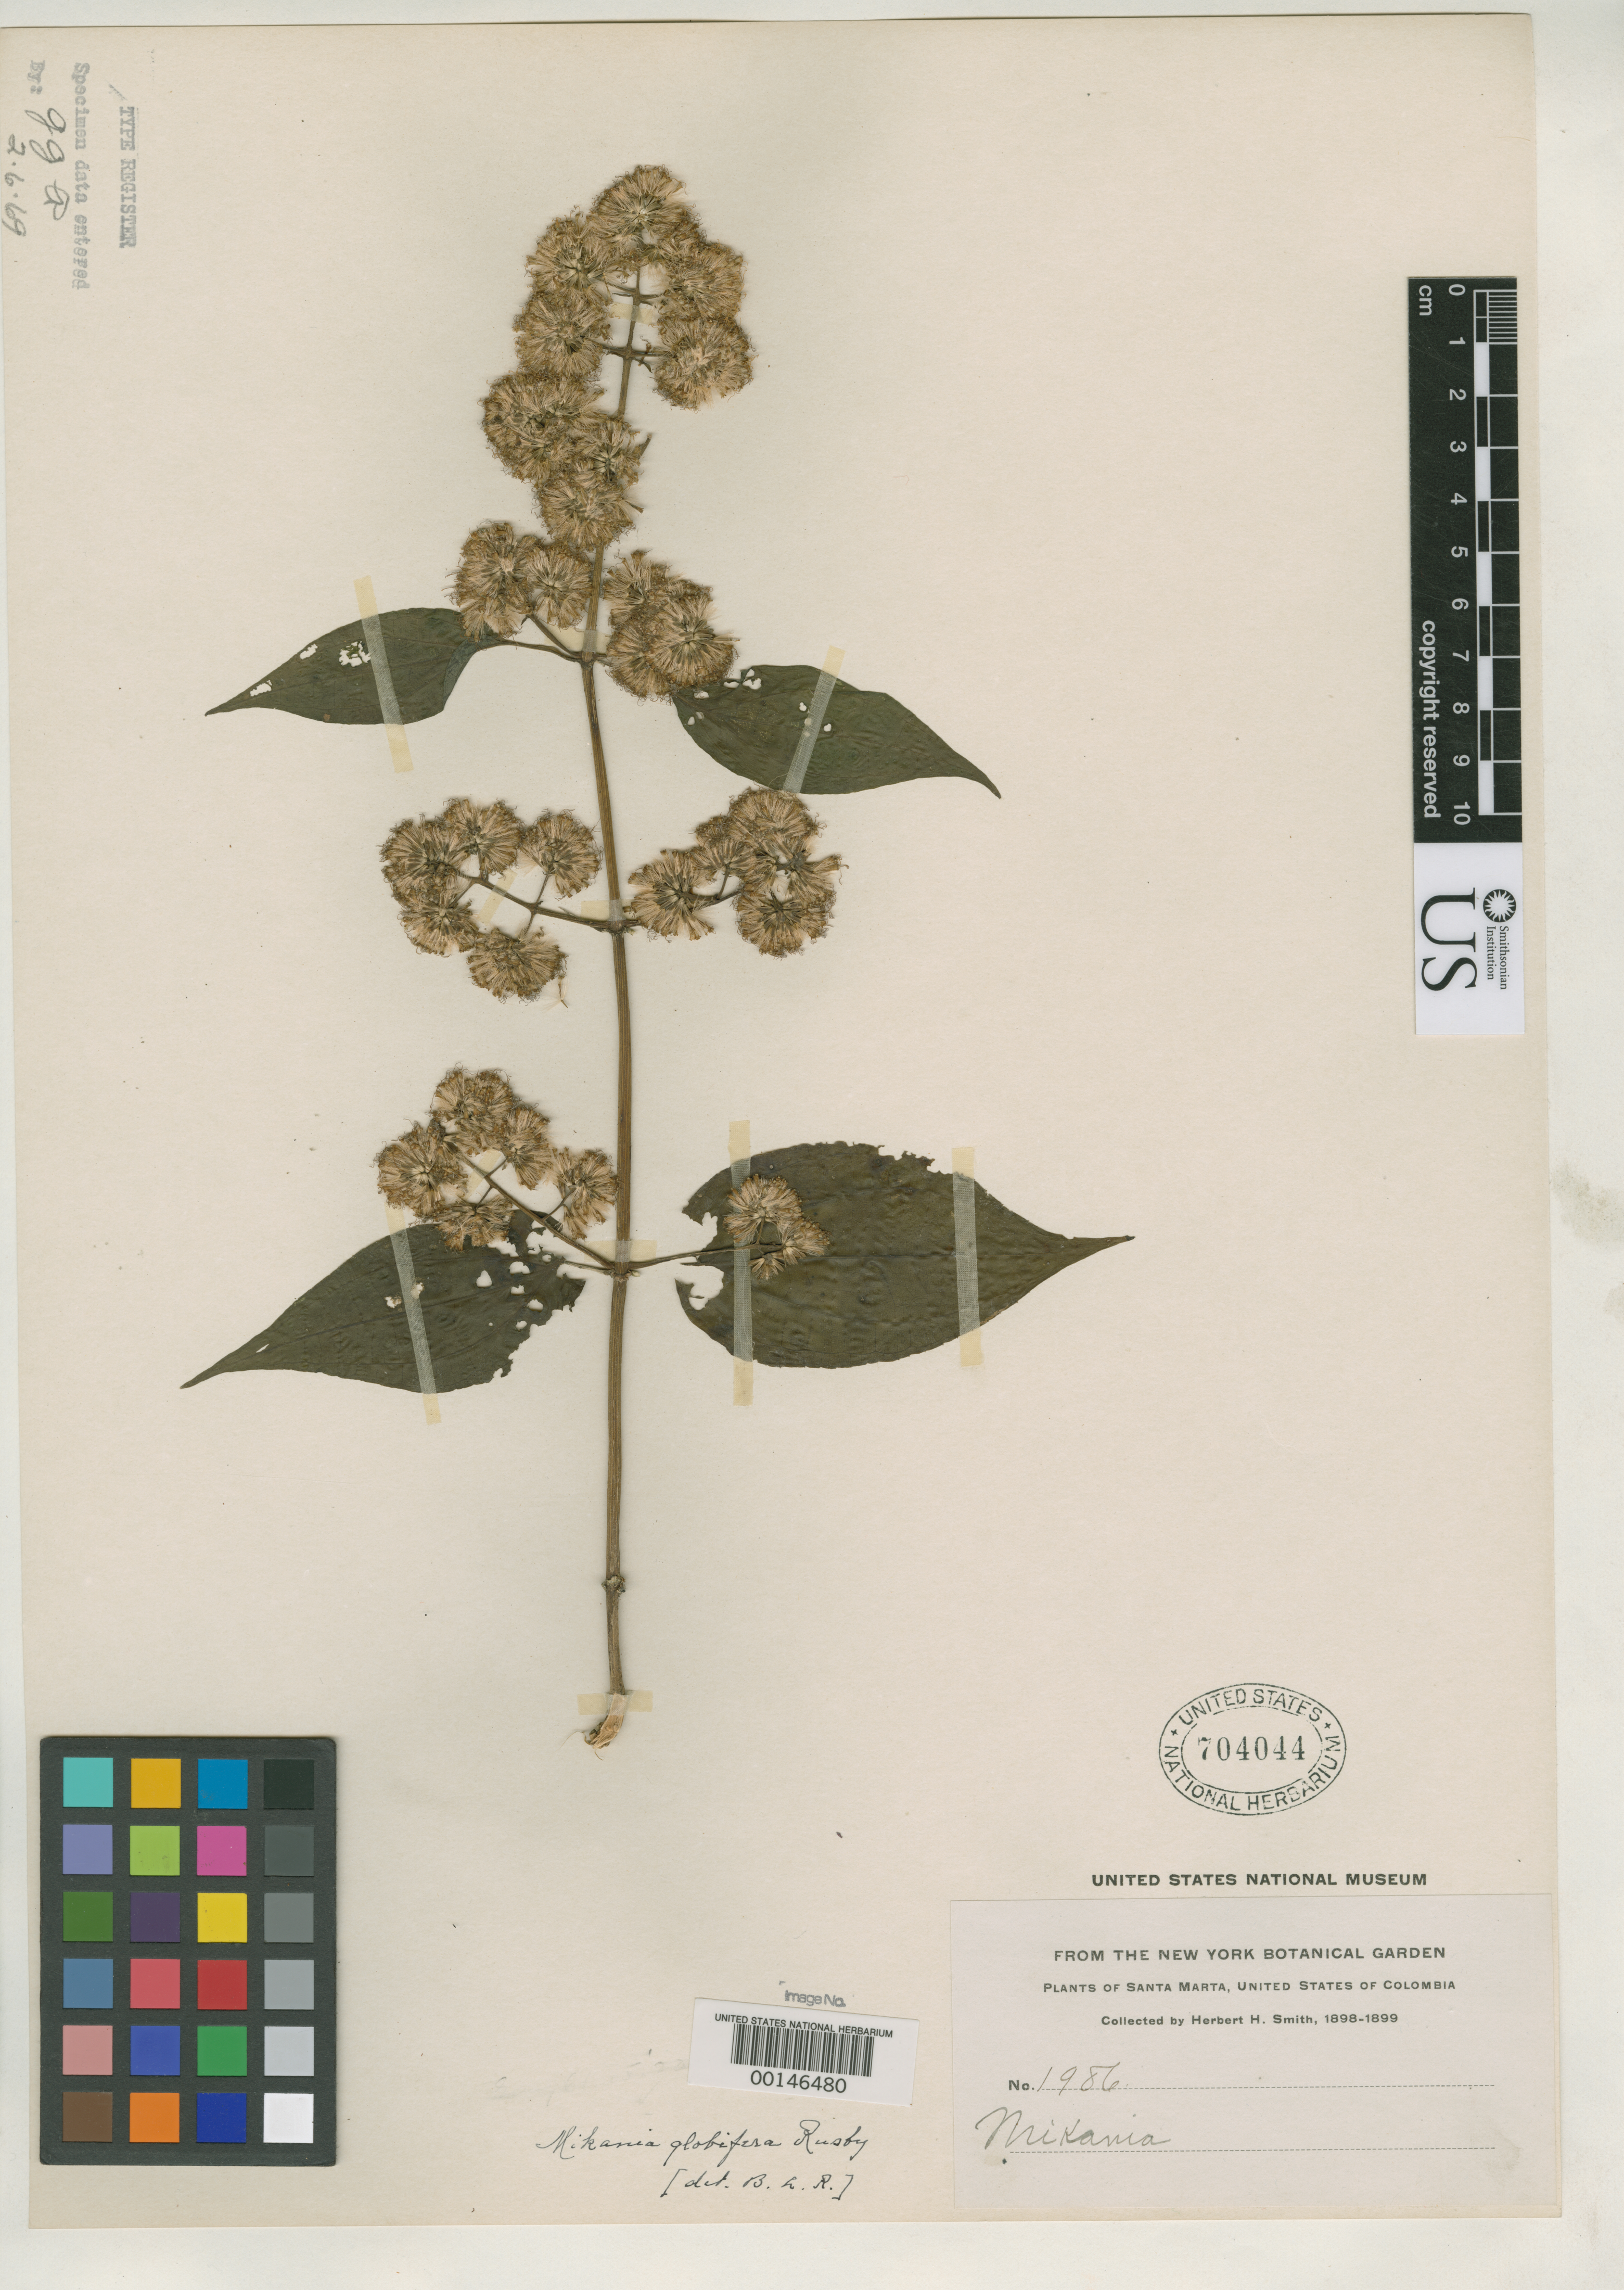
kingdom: Plantae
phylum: Tracheophyta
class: Magnoliopsida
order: Asterales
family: Asteraceae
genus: Mikania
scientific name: Mikania globifera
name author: Rusby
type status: Type Collection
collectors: Herbert H. Smith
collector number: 1986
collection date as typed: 1898-1899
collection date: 1898/1899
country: Colombia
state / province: Magdalena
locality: Santa Marta.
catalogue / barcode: US 704044